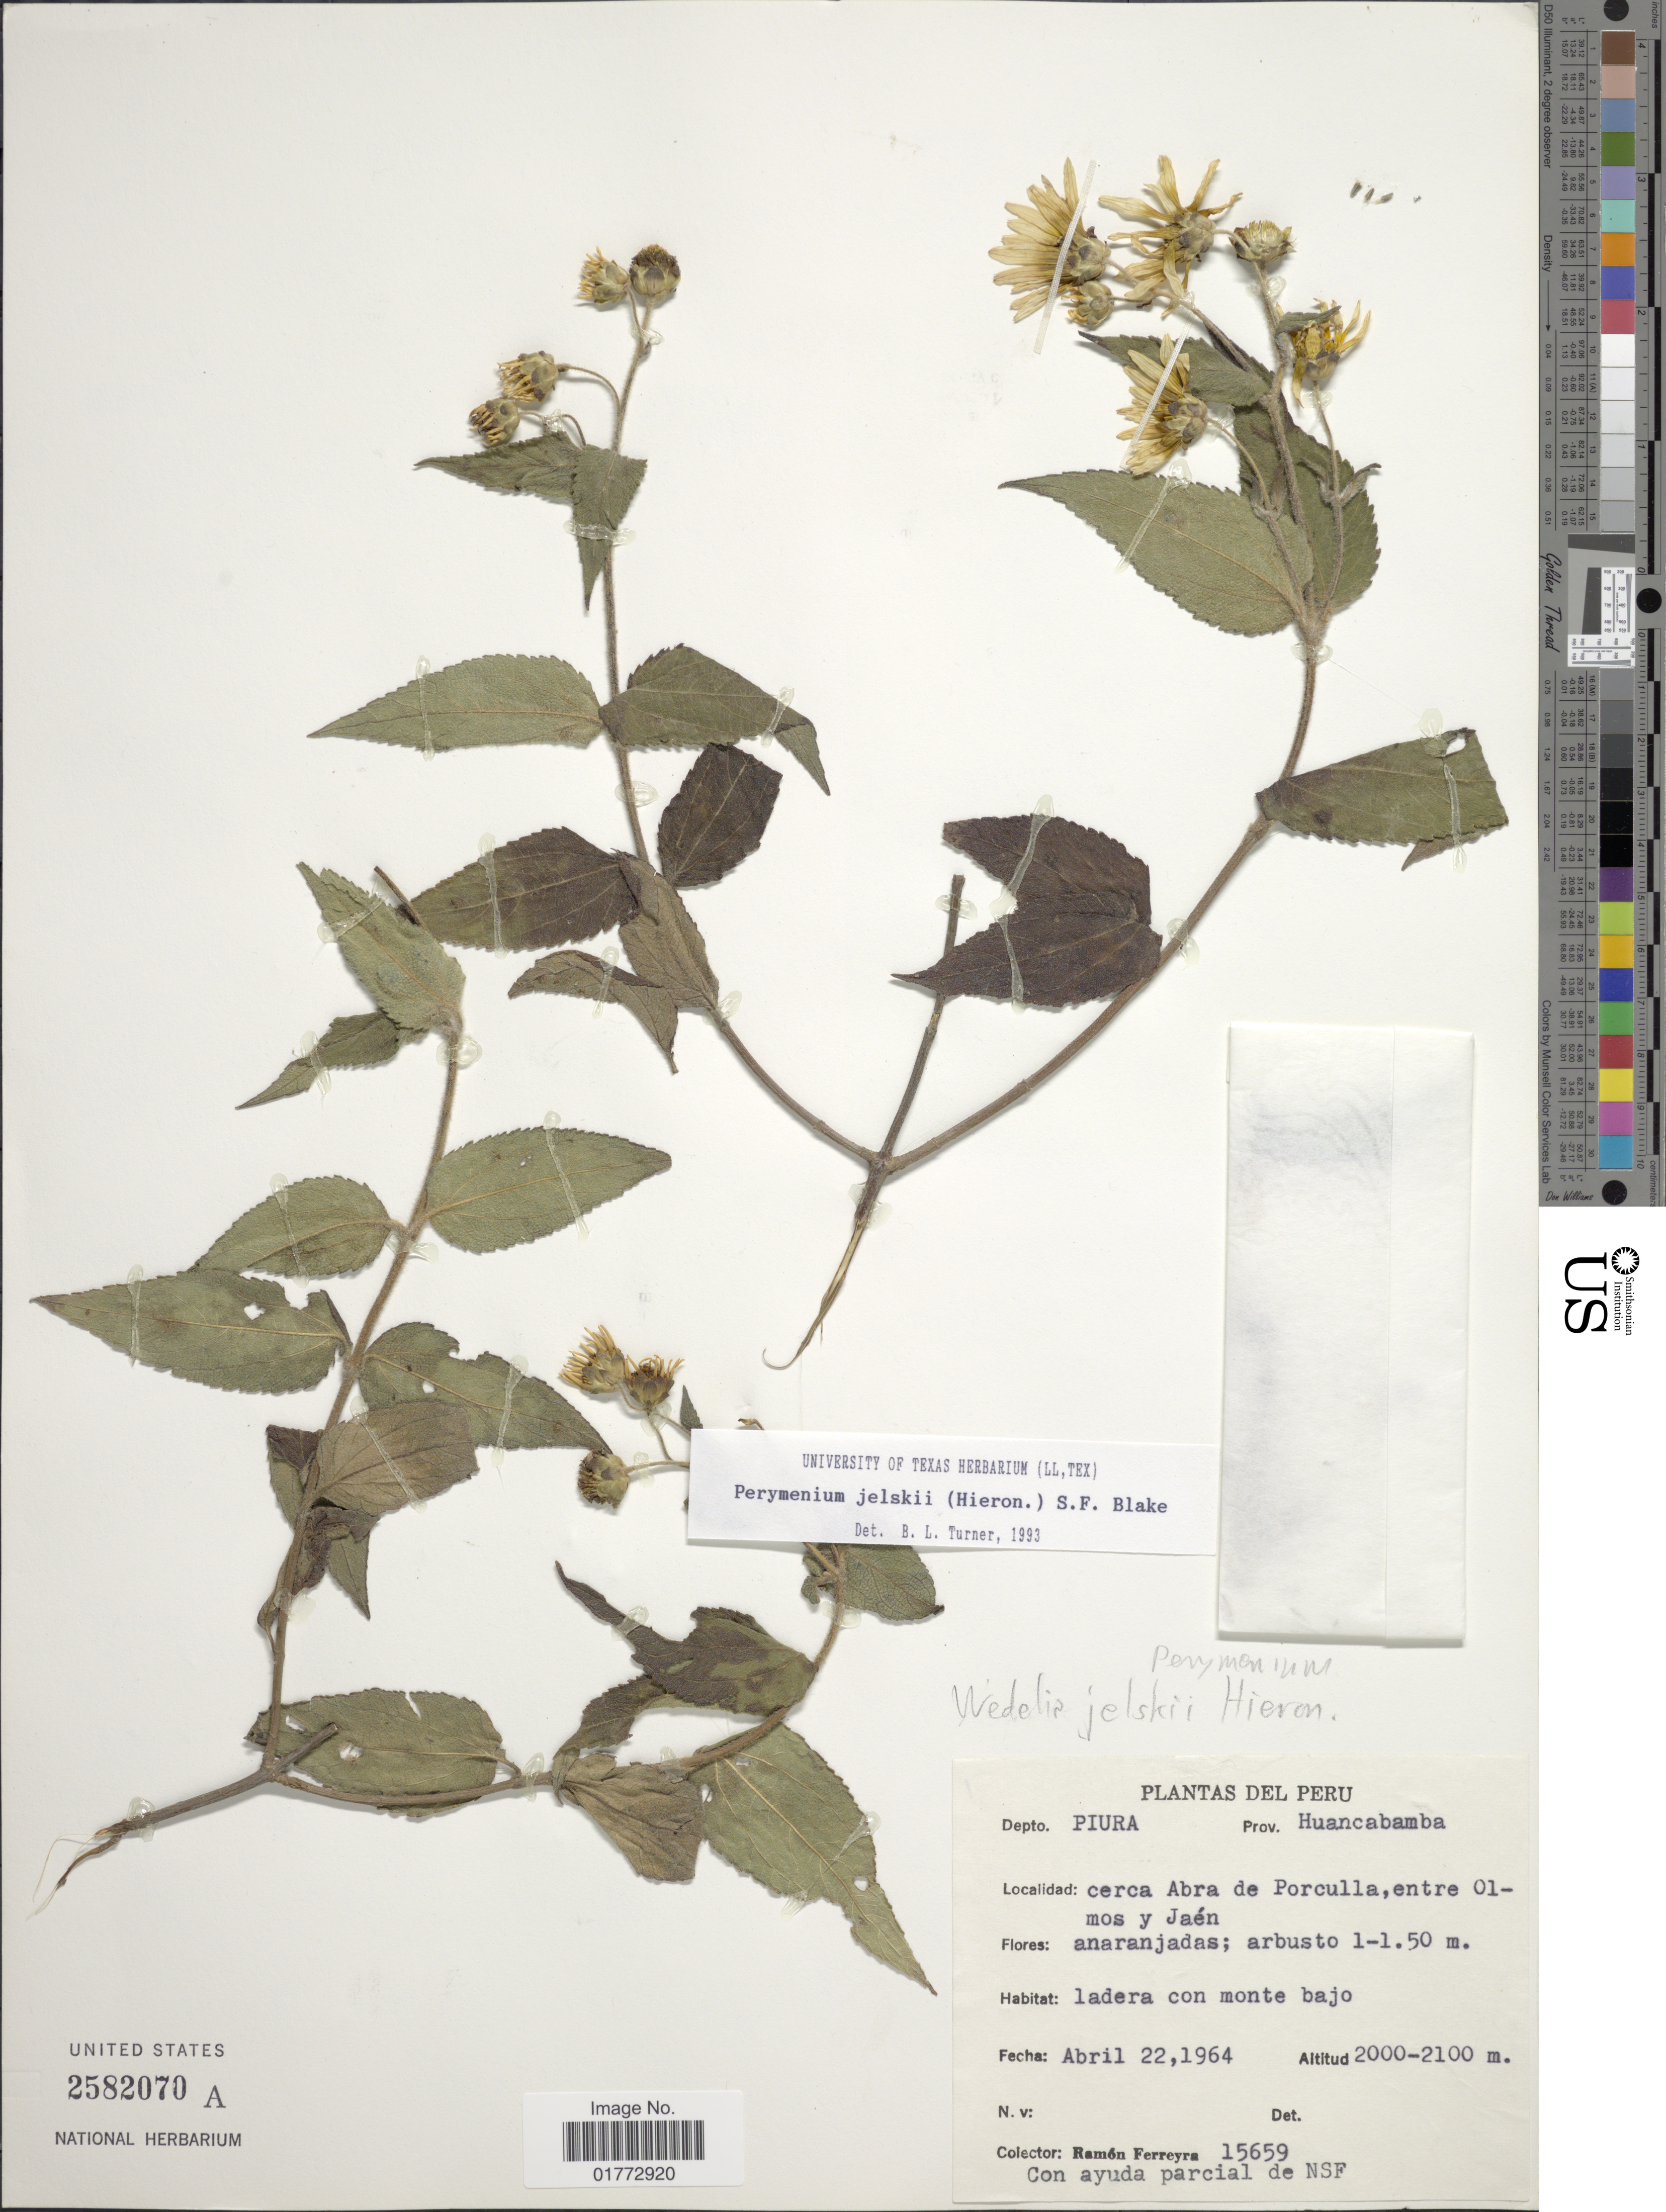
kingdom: Plantae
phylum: Tracheophyta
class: Magnoliopsida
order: Asterales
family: Asteraceae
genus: Perymenium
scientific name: Perymenium jelskii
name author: (Hieron.) S.F. Blake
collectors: R. A. Ferreyra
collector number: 15659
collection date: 1964-04-22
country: Peru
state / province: Piura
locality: Prov. Huancabamba, cerca Abra de Porculla, entre Olmos y Jaen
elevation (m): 2000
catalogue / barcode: US 2582070A